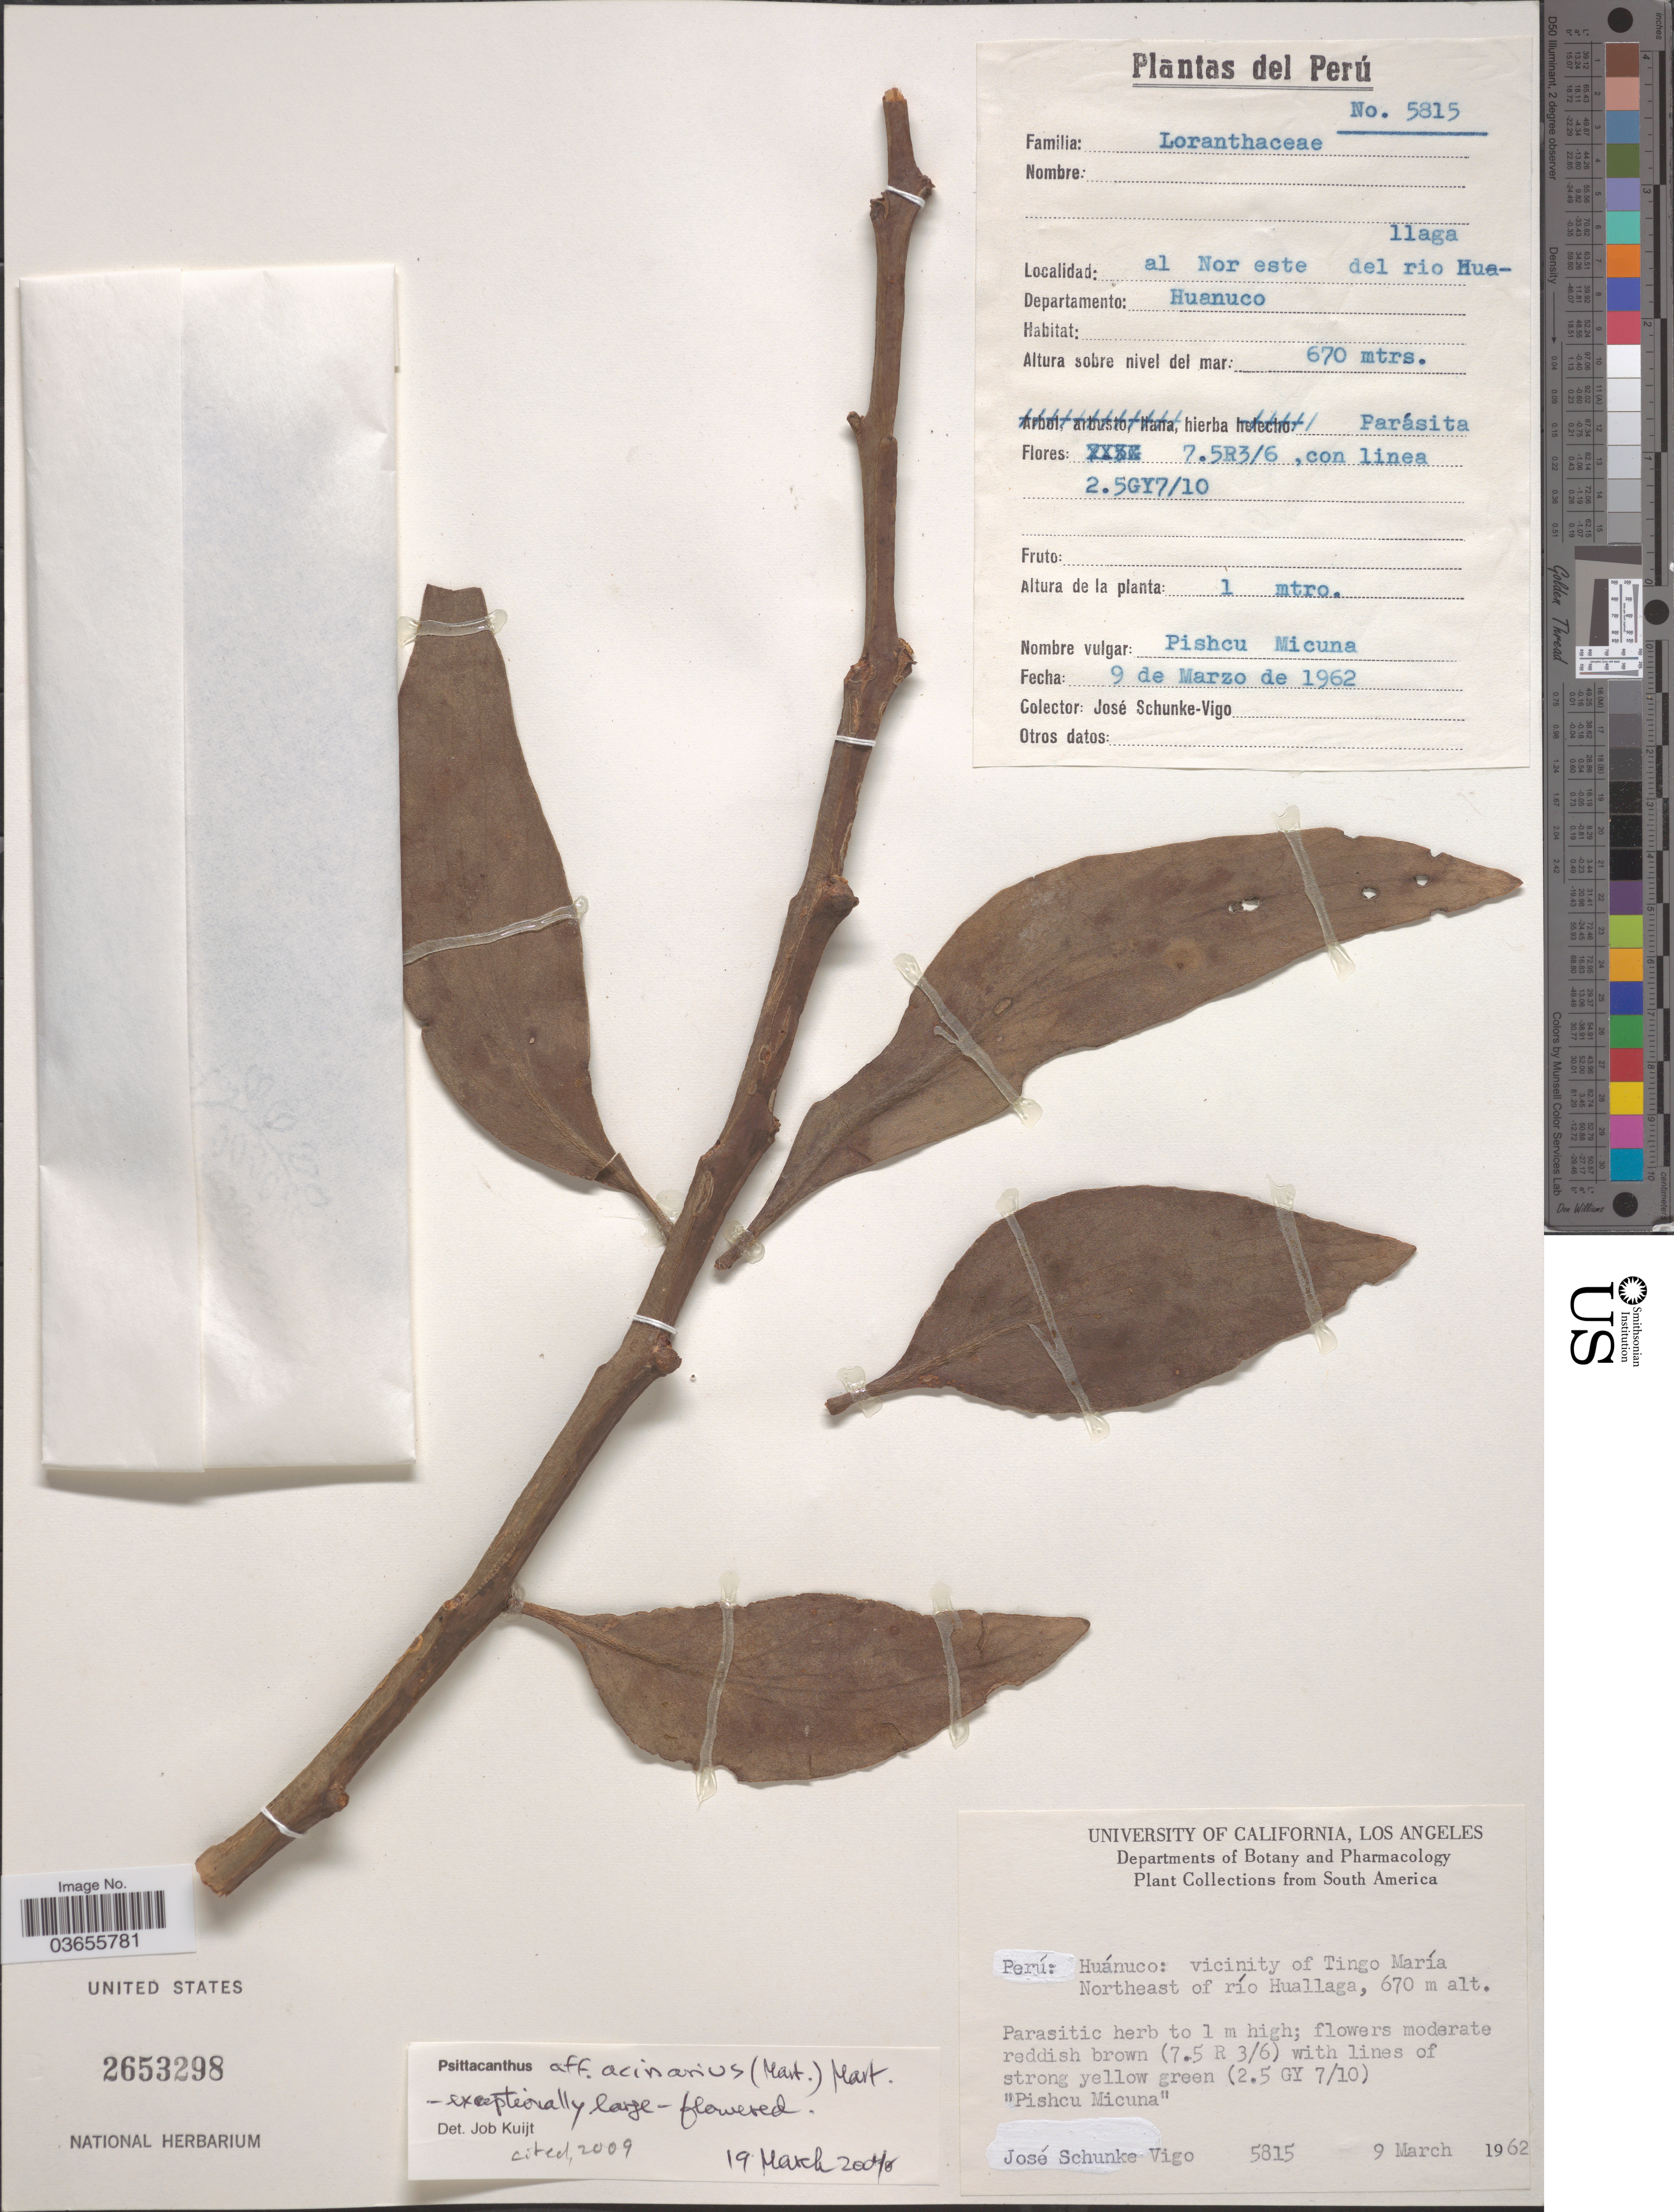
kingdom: Plantae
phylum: Tracheophyta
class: Magnoliopsida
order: Santalales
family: Loranthaceae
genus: Psittacanthus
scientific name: Psittacanthus acinarius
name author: (Mart.) Mart.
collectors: J. Schunke Vigo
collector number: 5815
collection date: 1962-03-09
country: Peru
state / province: Huánuco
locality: Al Nor este del rio Huallaga. Departamento: Huanoco. Vicinity of Tingo María Northeast of río Huallaga.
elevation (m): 670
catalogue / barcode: US 2653298